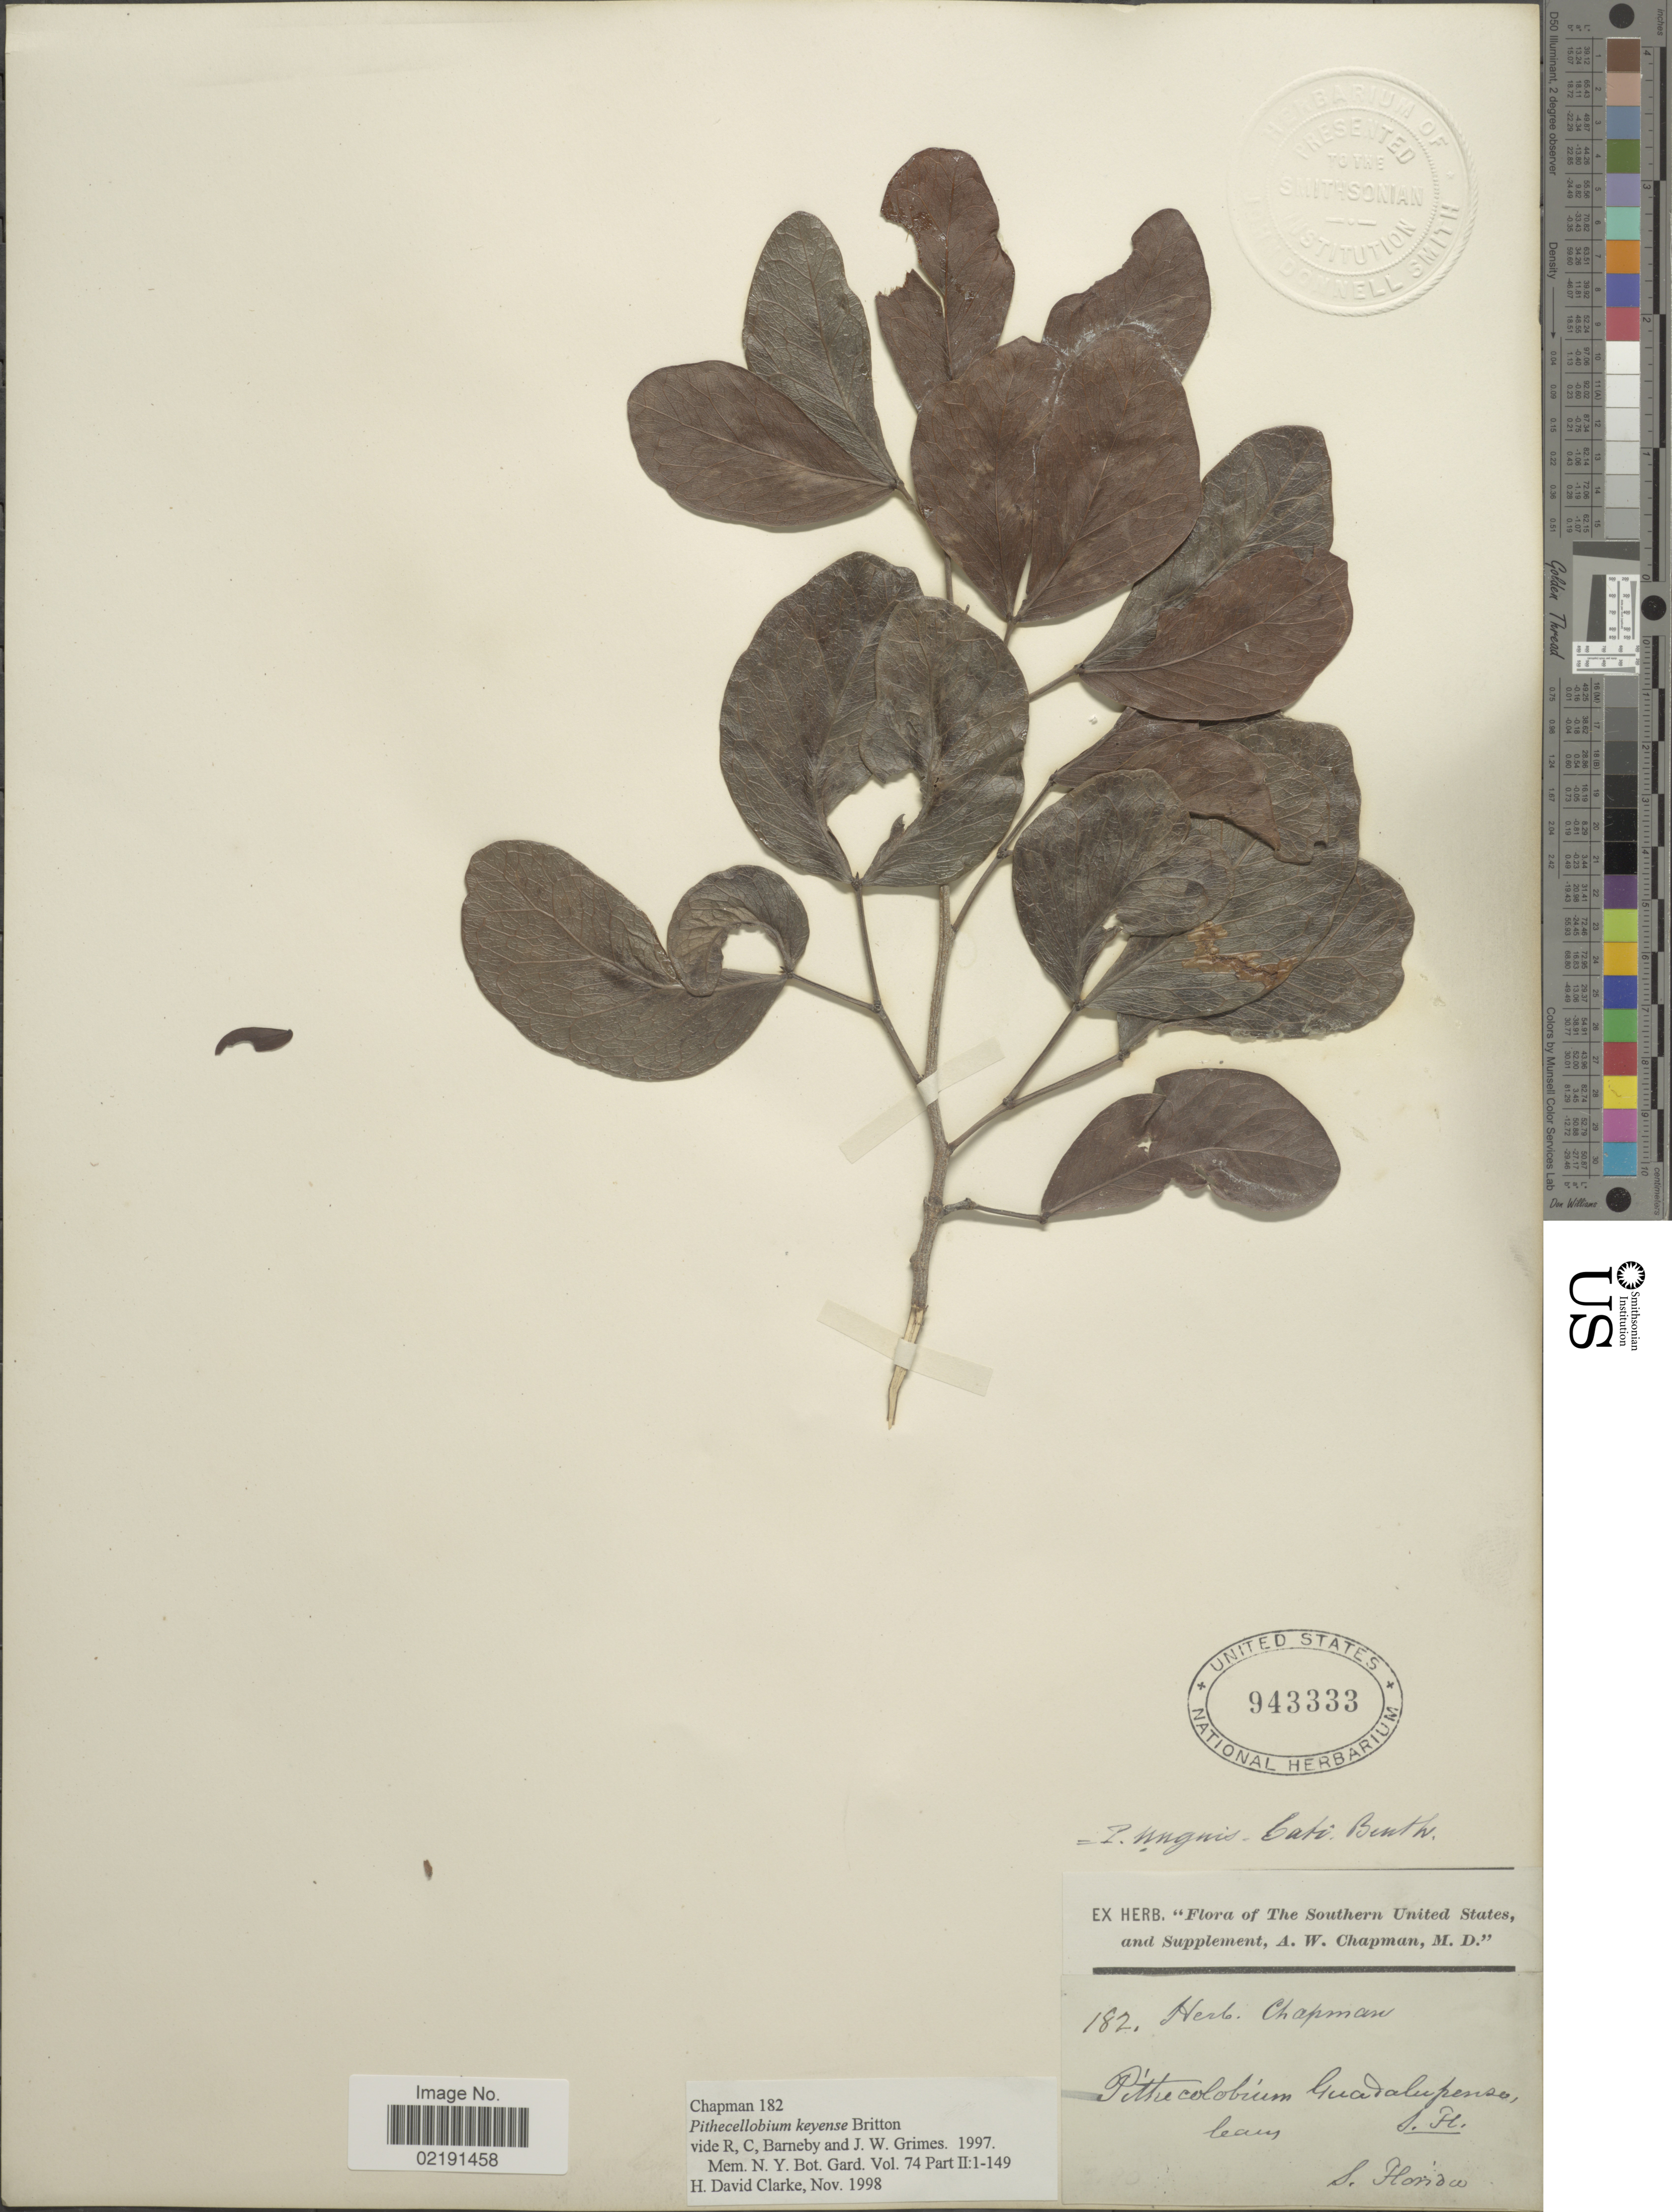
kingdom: Plantae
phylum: Tracheophyta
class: Magnoliopsida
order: Fabales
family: Fabaceae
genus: Pithecellobium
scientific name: Pithecellobium keyense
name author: Britton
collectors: A. W. Chapman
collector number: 182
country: United States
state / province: Florida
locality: Southern United States, and Supplement. S. Florida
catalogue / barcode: US 943333